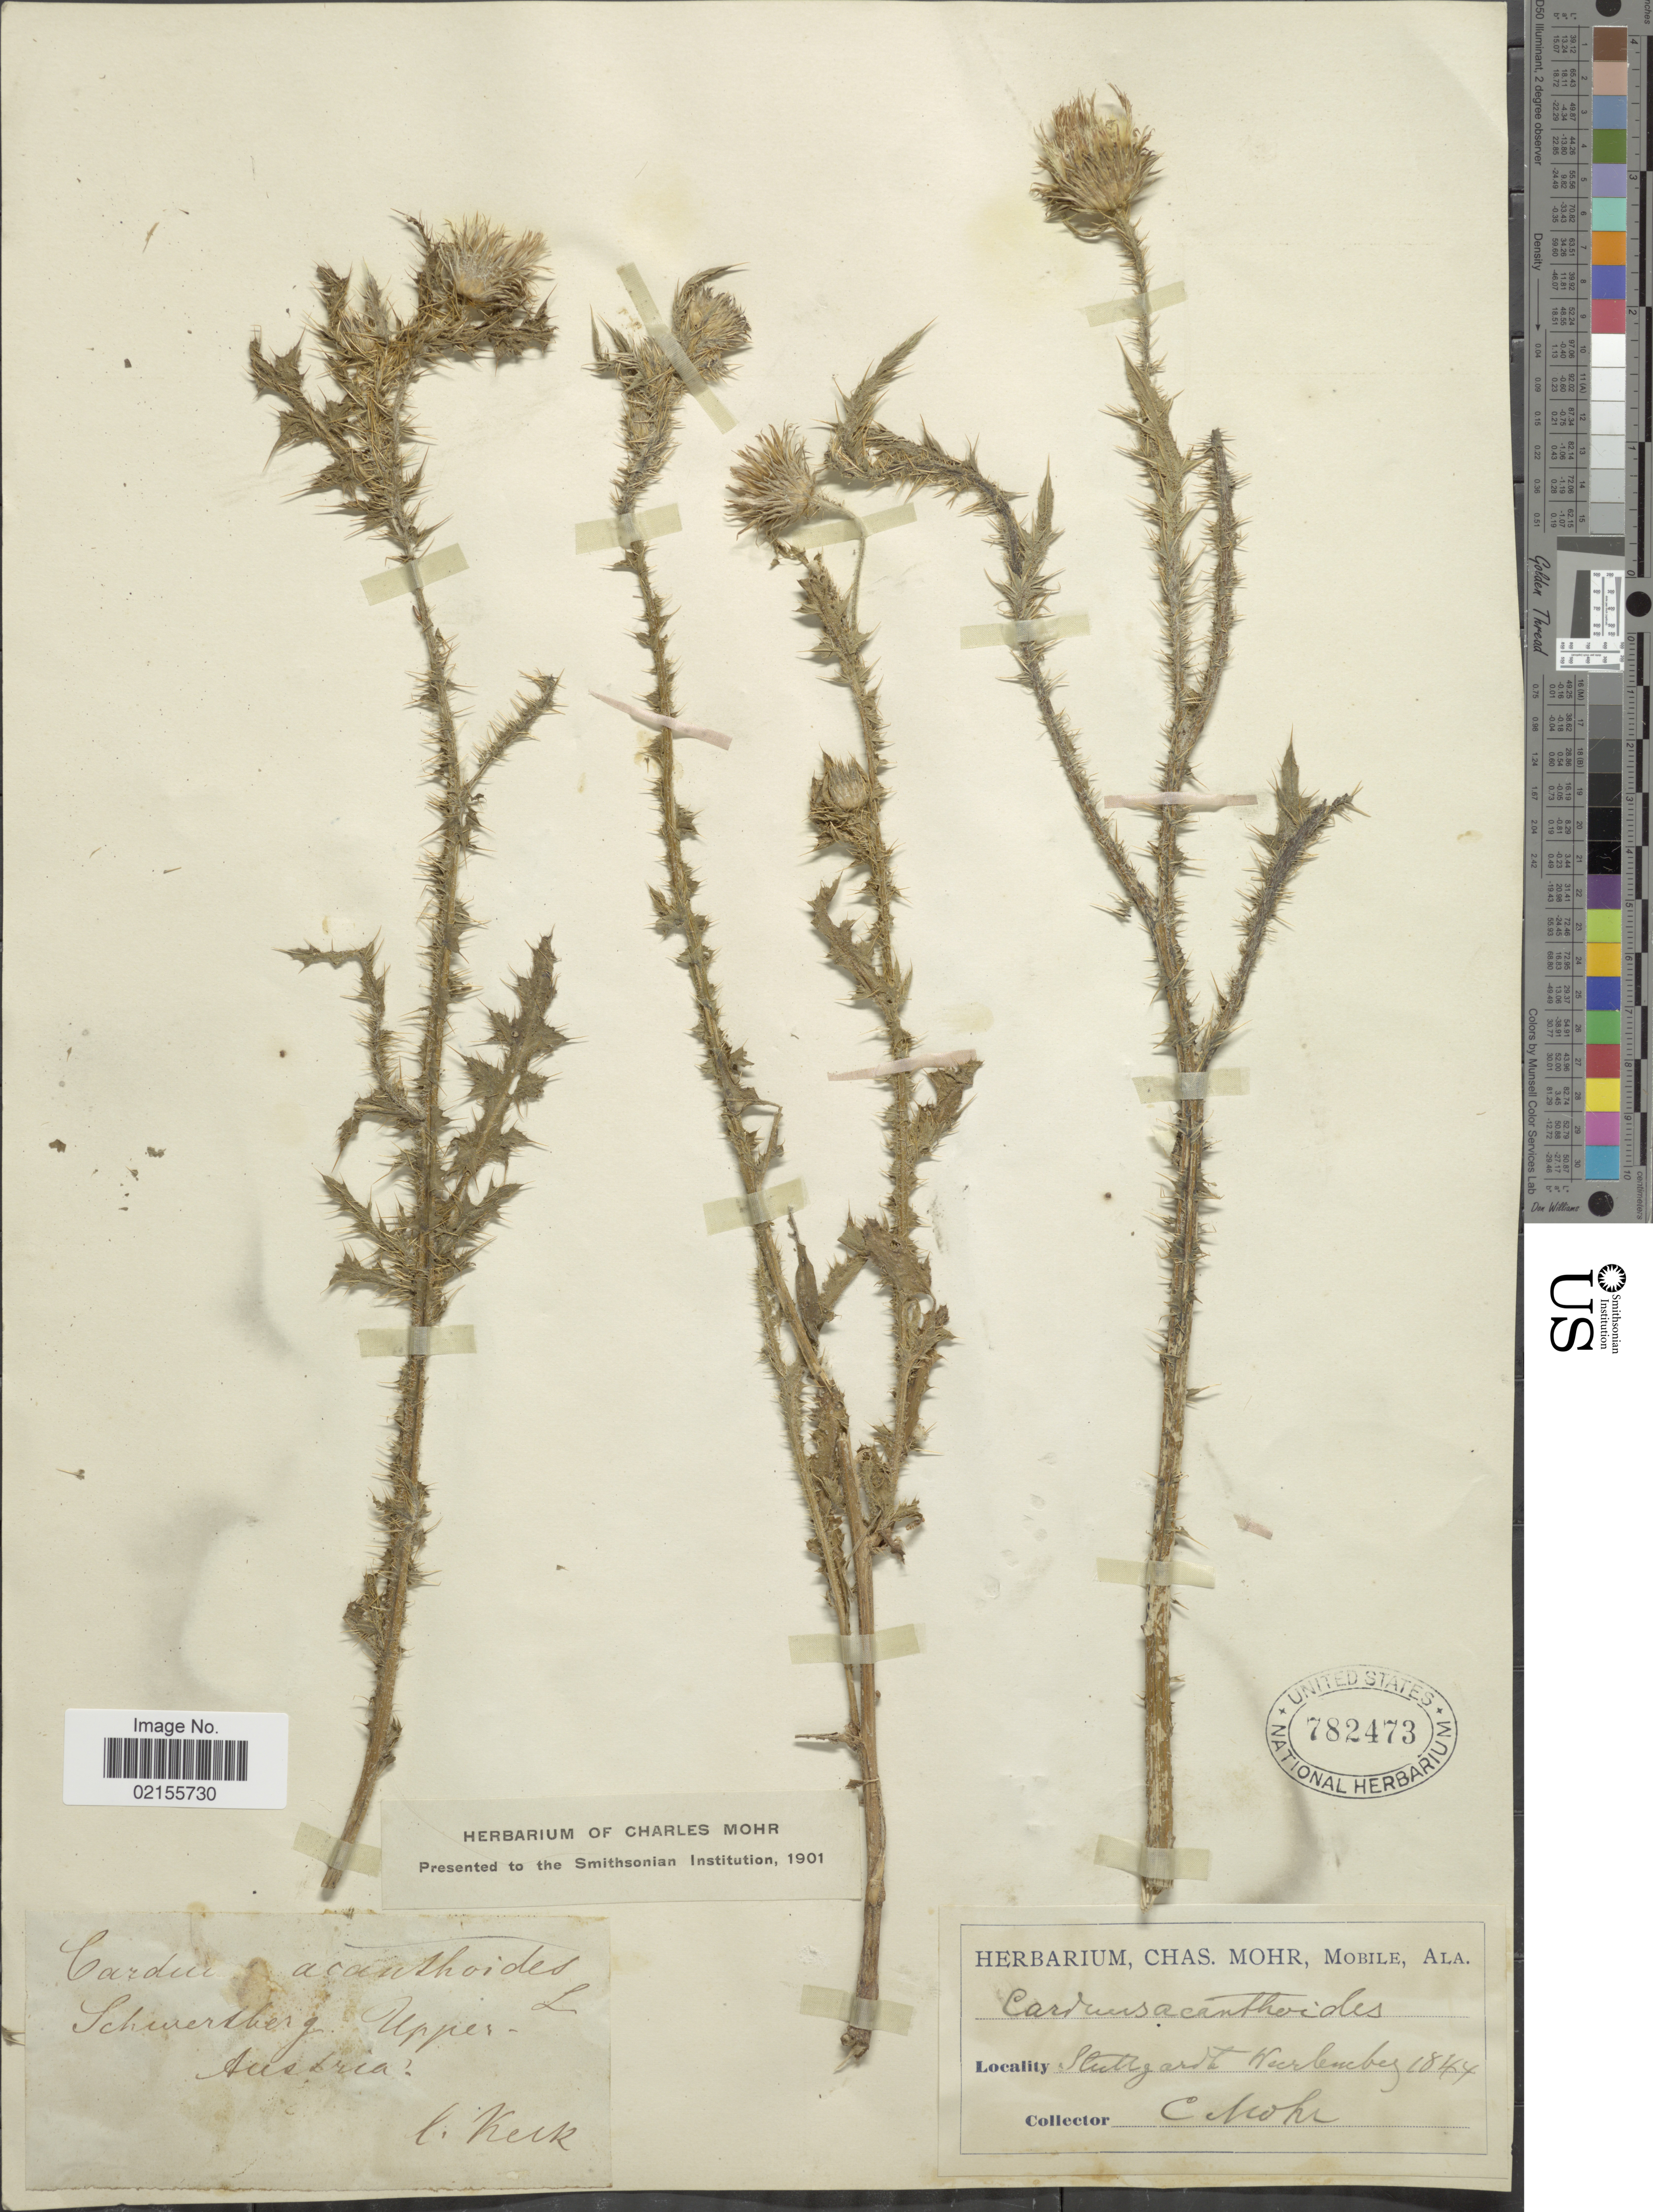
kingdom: Plantae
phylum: Tracheophyta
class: Magnoliopsida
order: Asterales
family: Asteraceae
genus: Carduus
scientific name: Carduus acanthoides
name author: L.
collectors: Mohr, C. T. (herbarium)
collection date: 1847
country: Austria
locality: Stuttgardt Wurlemberg, Schwertberg Upper [interpreted]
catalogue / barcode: US 782473